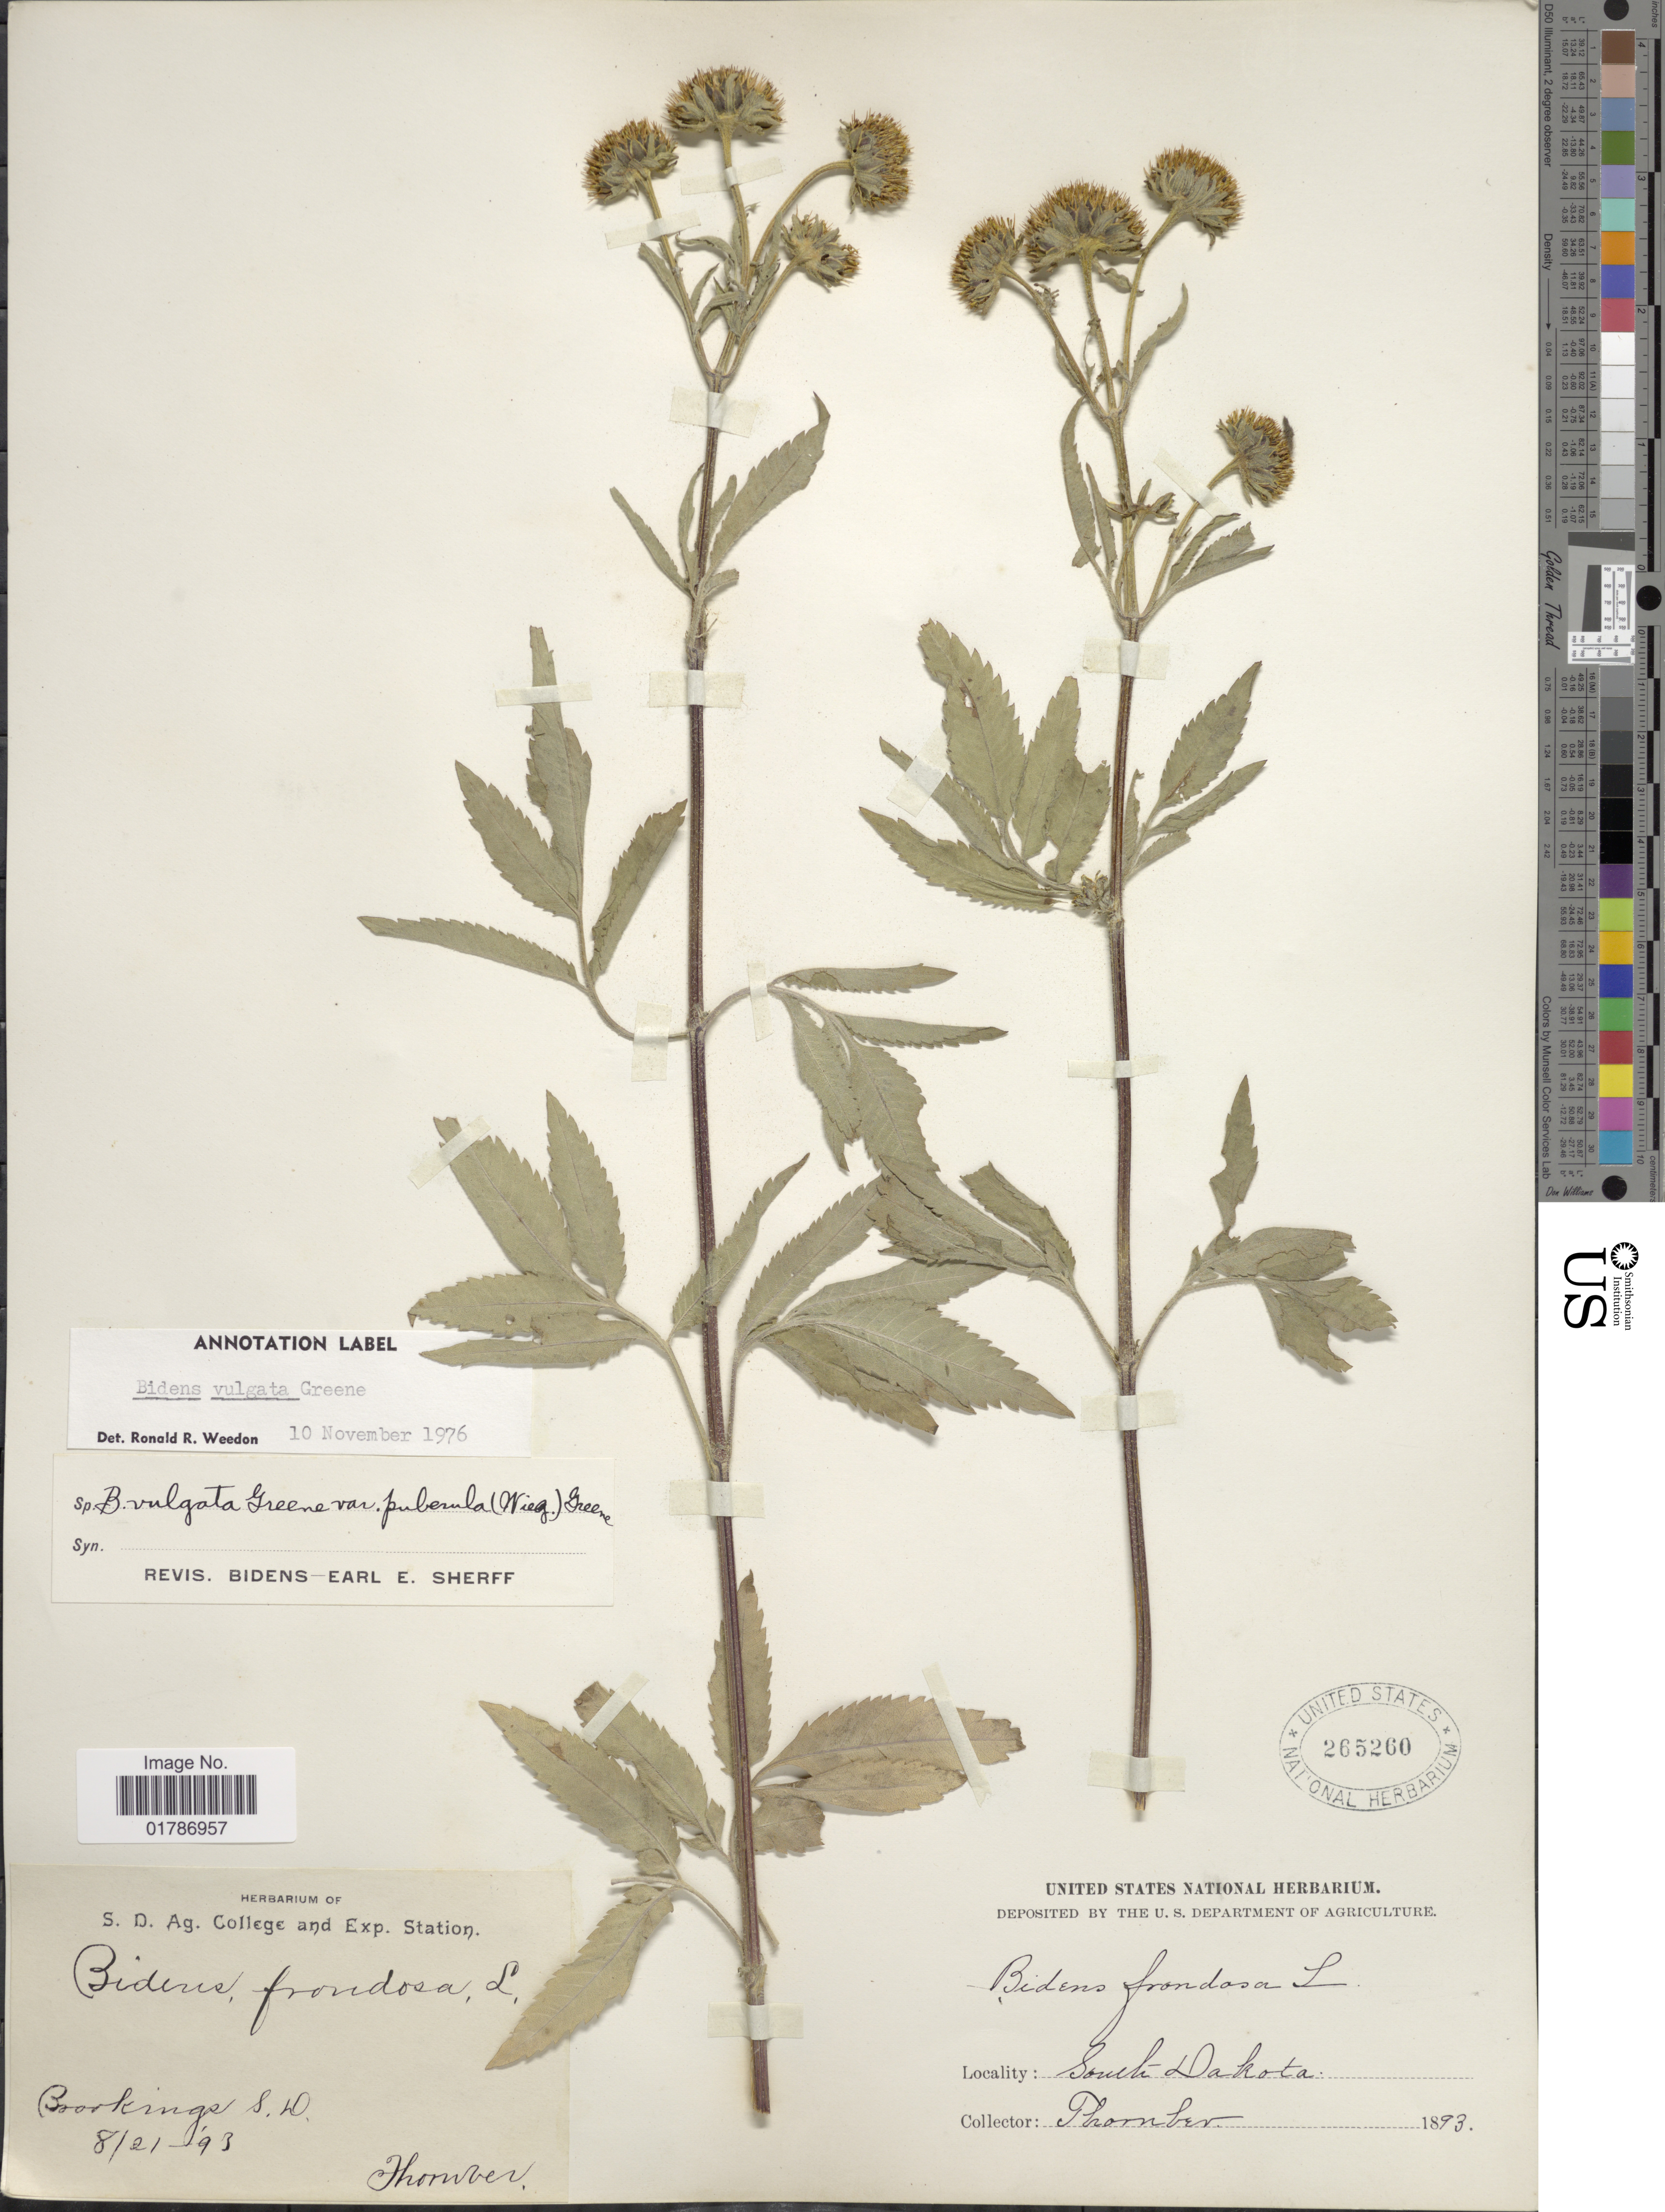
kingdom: Plantae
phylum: Tracheophyta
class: Magnoliopsida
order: Asterales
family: Asteraceae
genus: Bidens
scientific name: Bidens vulgata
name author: Greene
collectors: J. Thornber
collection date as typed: Transcribed d/m/y: 21/8/93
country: United States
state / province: South Dakota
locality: Brookings, S. D.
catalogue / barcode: US 265260